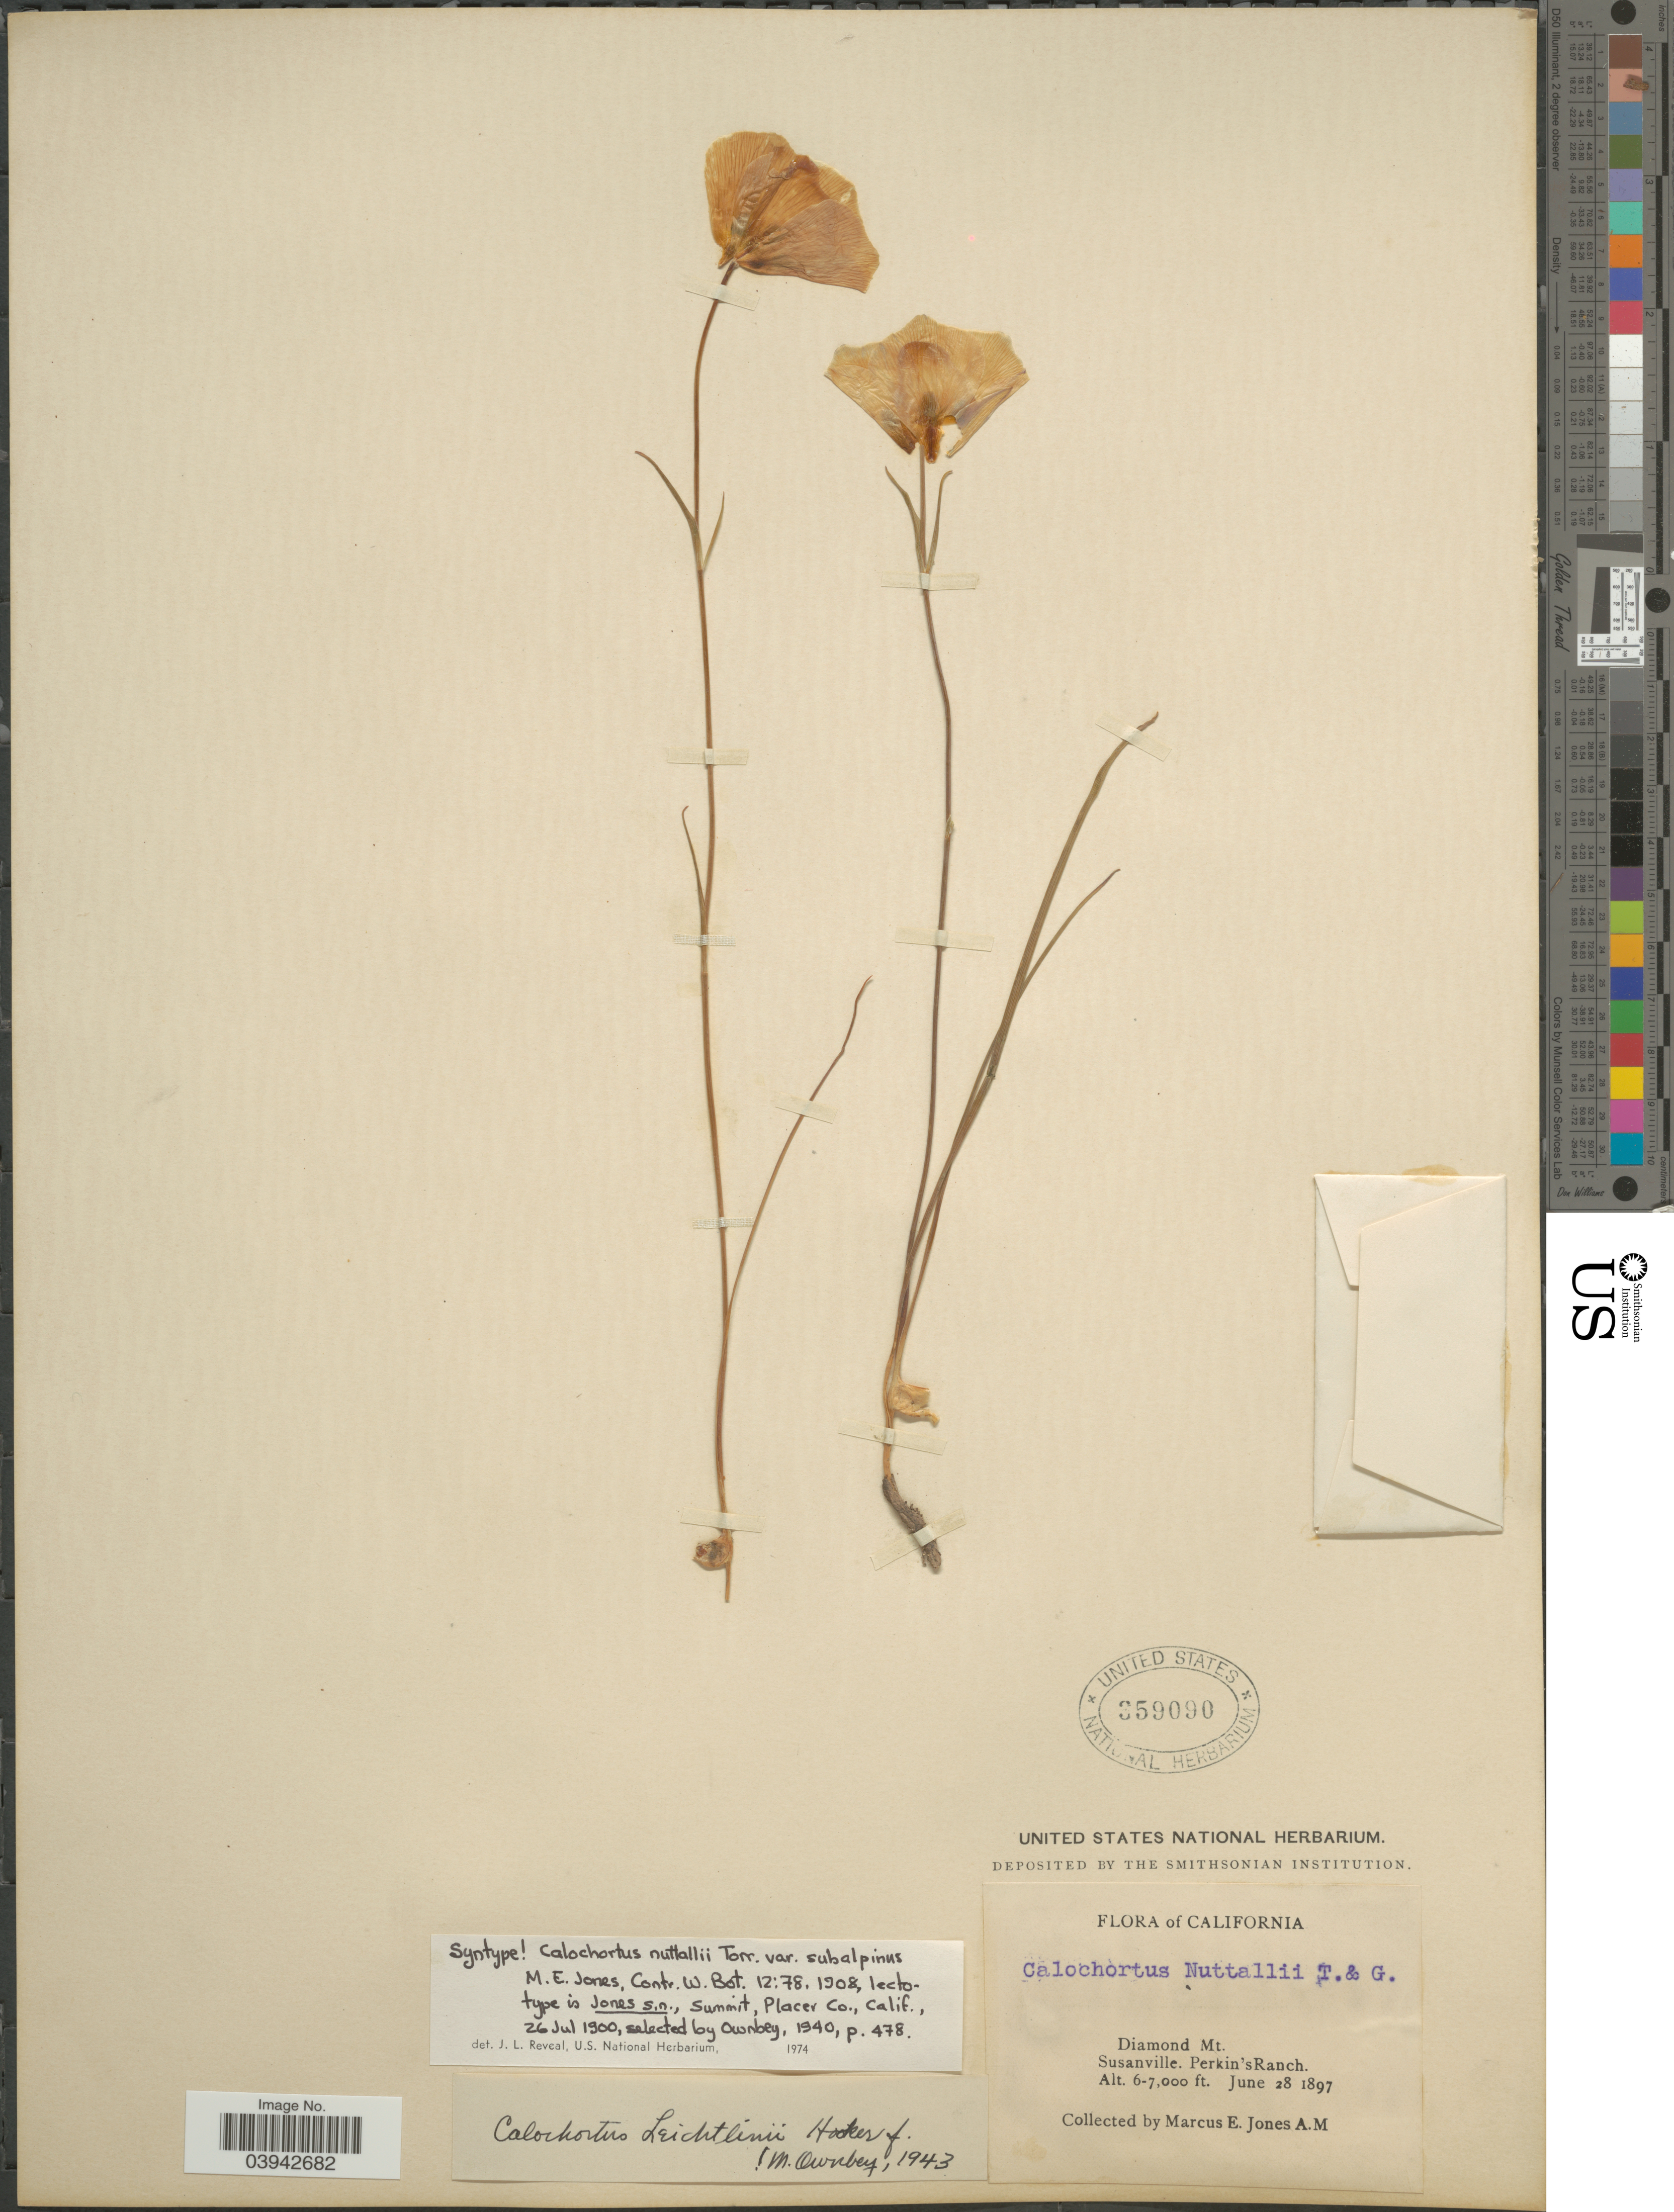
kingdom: Plantae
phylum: Tracheophyta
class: Liliopsida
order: Liliales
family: Liliaceae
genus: Calochortus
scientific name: Calochortus leichtlinii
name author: Hook. f.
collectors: M. E. Jones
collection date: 1897-06-28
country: United States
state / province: California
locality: Diamond Mt. Susanville. Perkin's Ranch.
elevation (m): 1829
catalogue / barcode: US 359090